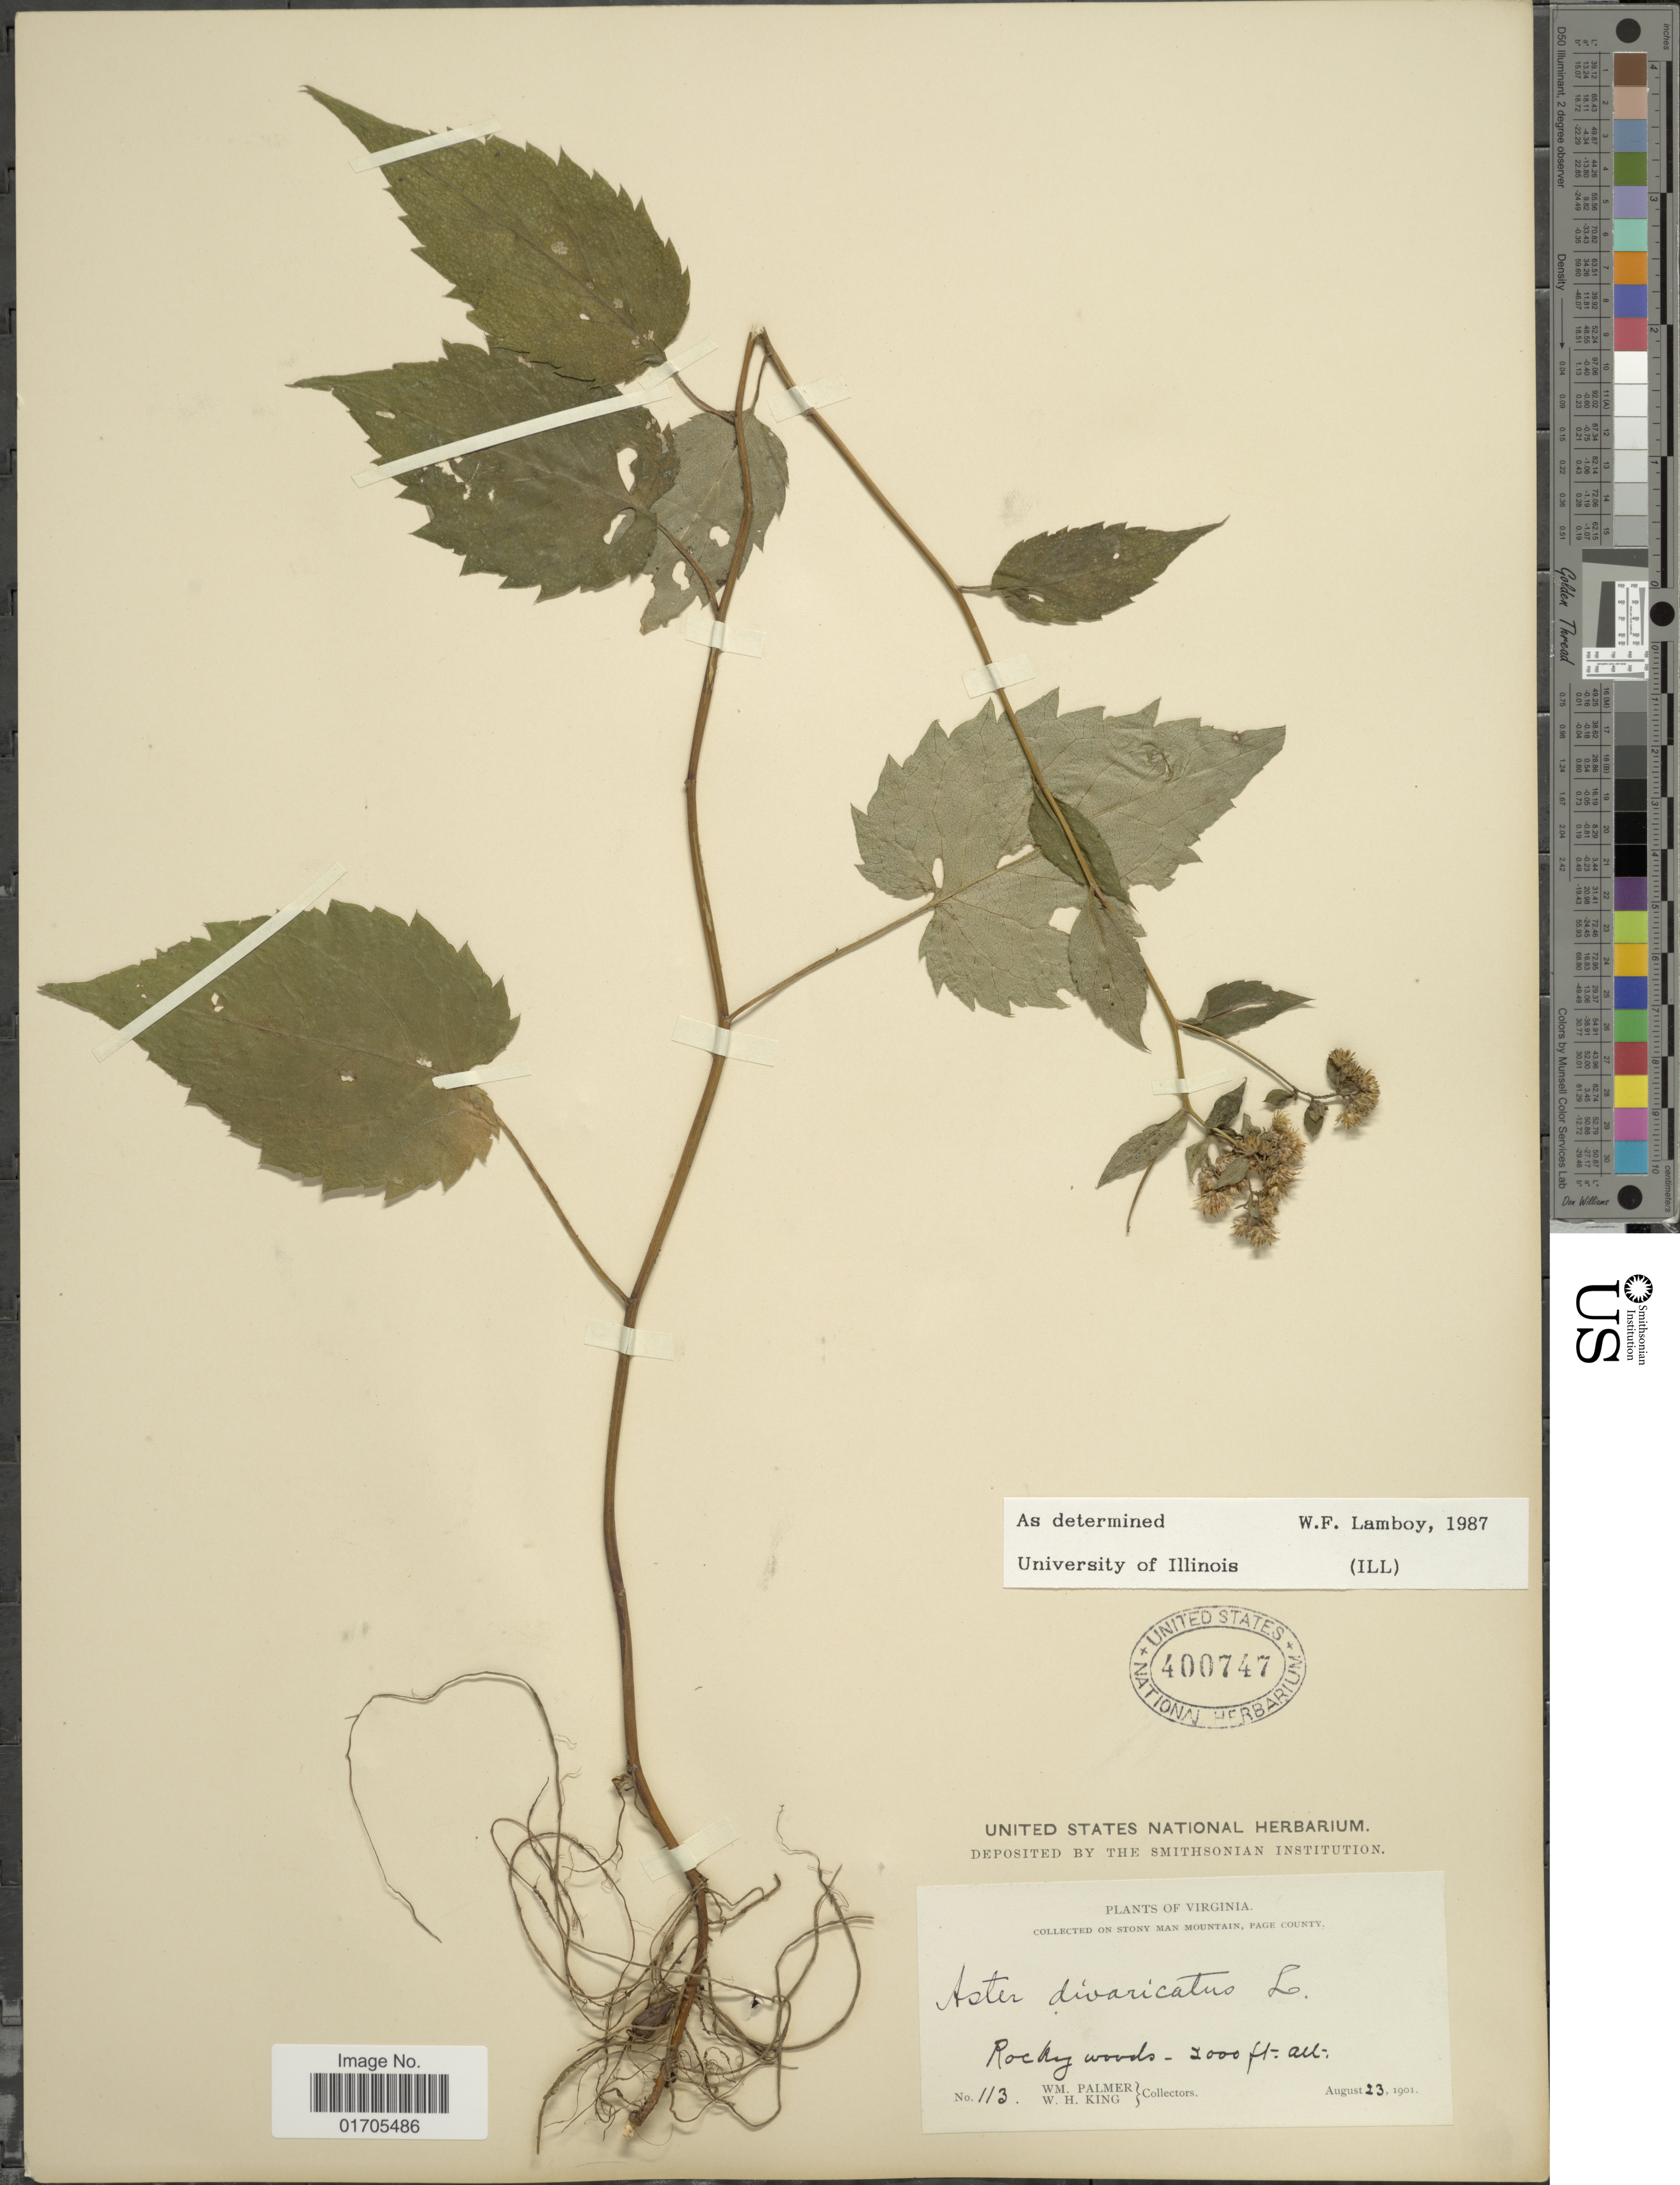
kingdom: Plantae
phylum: Tracheophyta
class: Magnoliopsida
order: Asterales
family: Asteraceae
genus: Eurybia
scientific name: Eurybia divaricata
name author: (L.) G.L. Nesom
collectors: W. Palmer & W. H. King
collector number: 113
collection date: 1901-08-23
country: United States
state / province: Virginia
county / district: Page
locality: Virginia. On Stony Man Mountain, Page County. Rocky woods.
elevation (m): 610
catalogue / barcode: US 400747